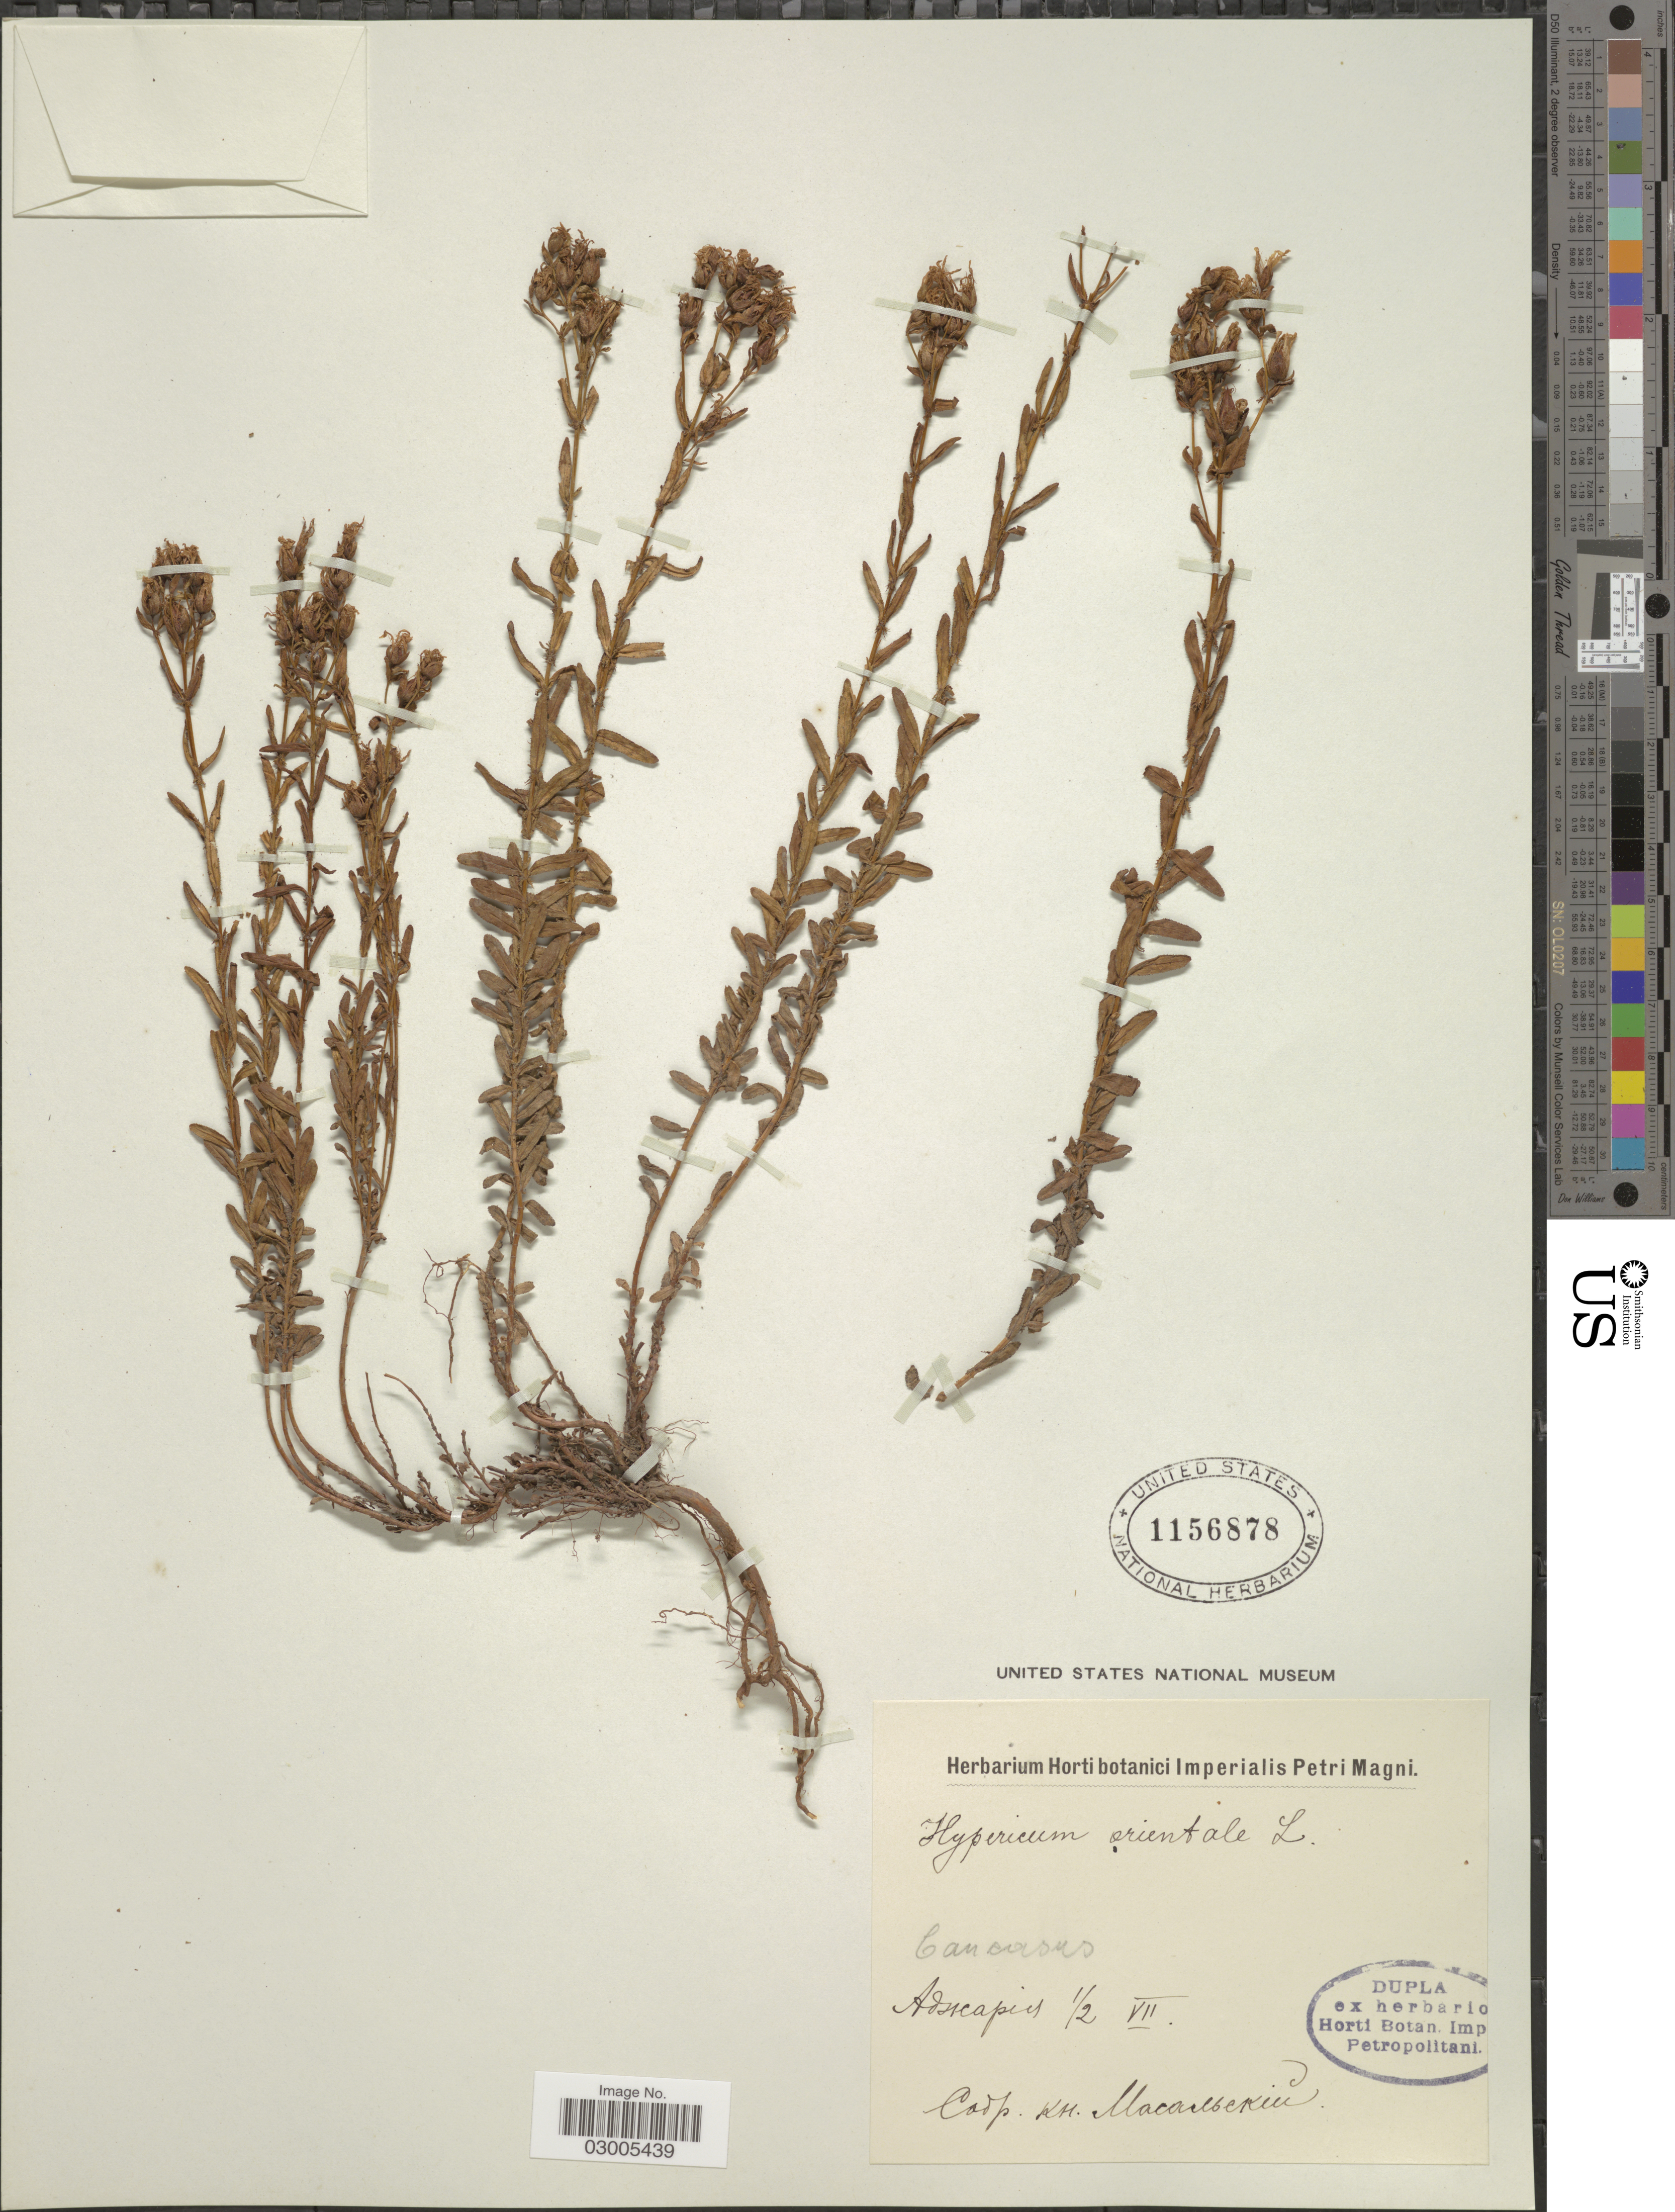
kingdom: Plantae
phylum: Tracheophyta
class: Magnoliopsida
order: Malpighiales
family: Hypericaceae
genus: Hypericum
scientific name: Hypericum orientale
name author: L.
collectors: Ex herb. Horti Botanici Imperialis Petri Magni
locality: Caucasus. Adsicapus [interpreted] ½ [unsure placement]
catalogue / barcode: US 1156878